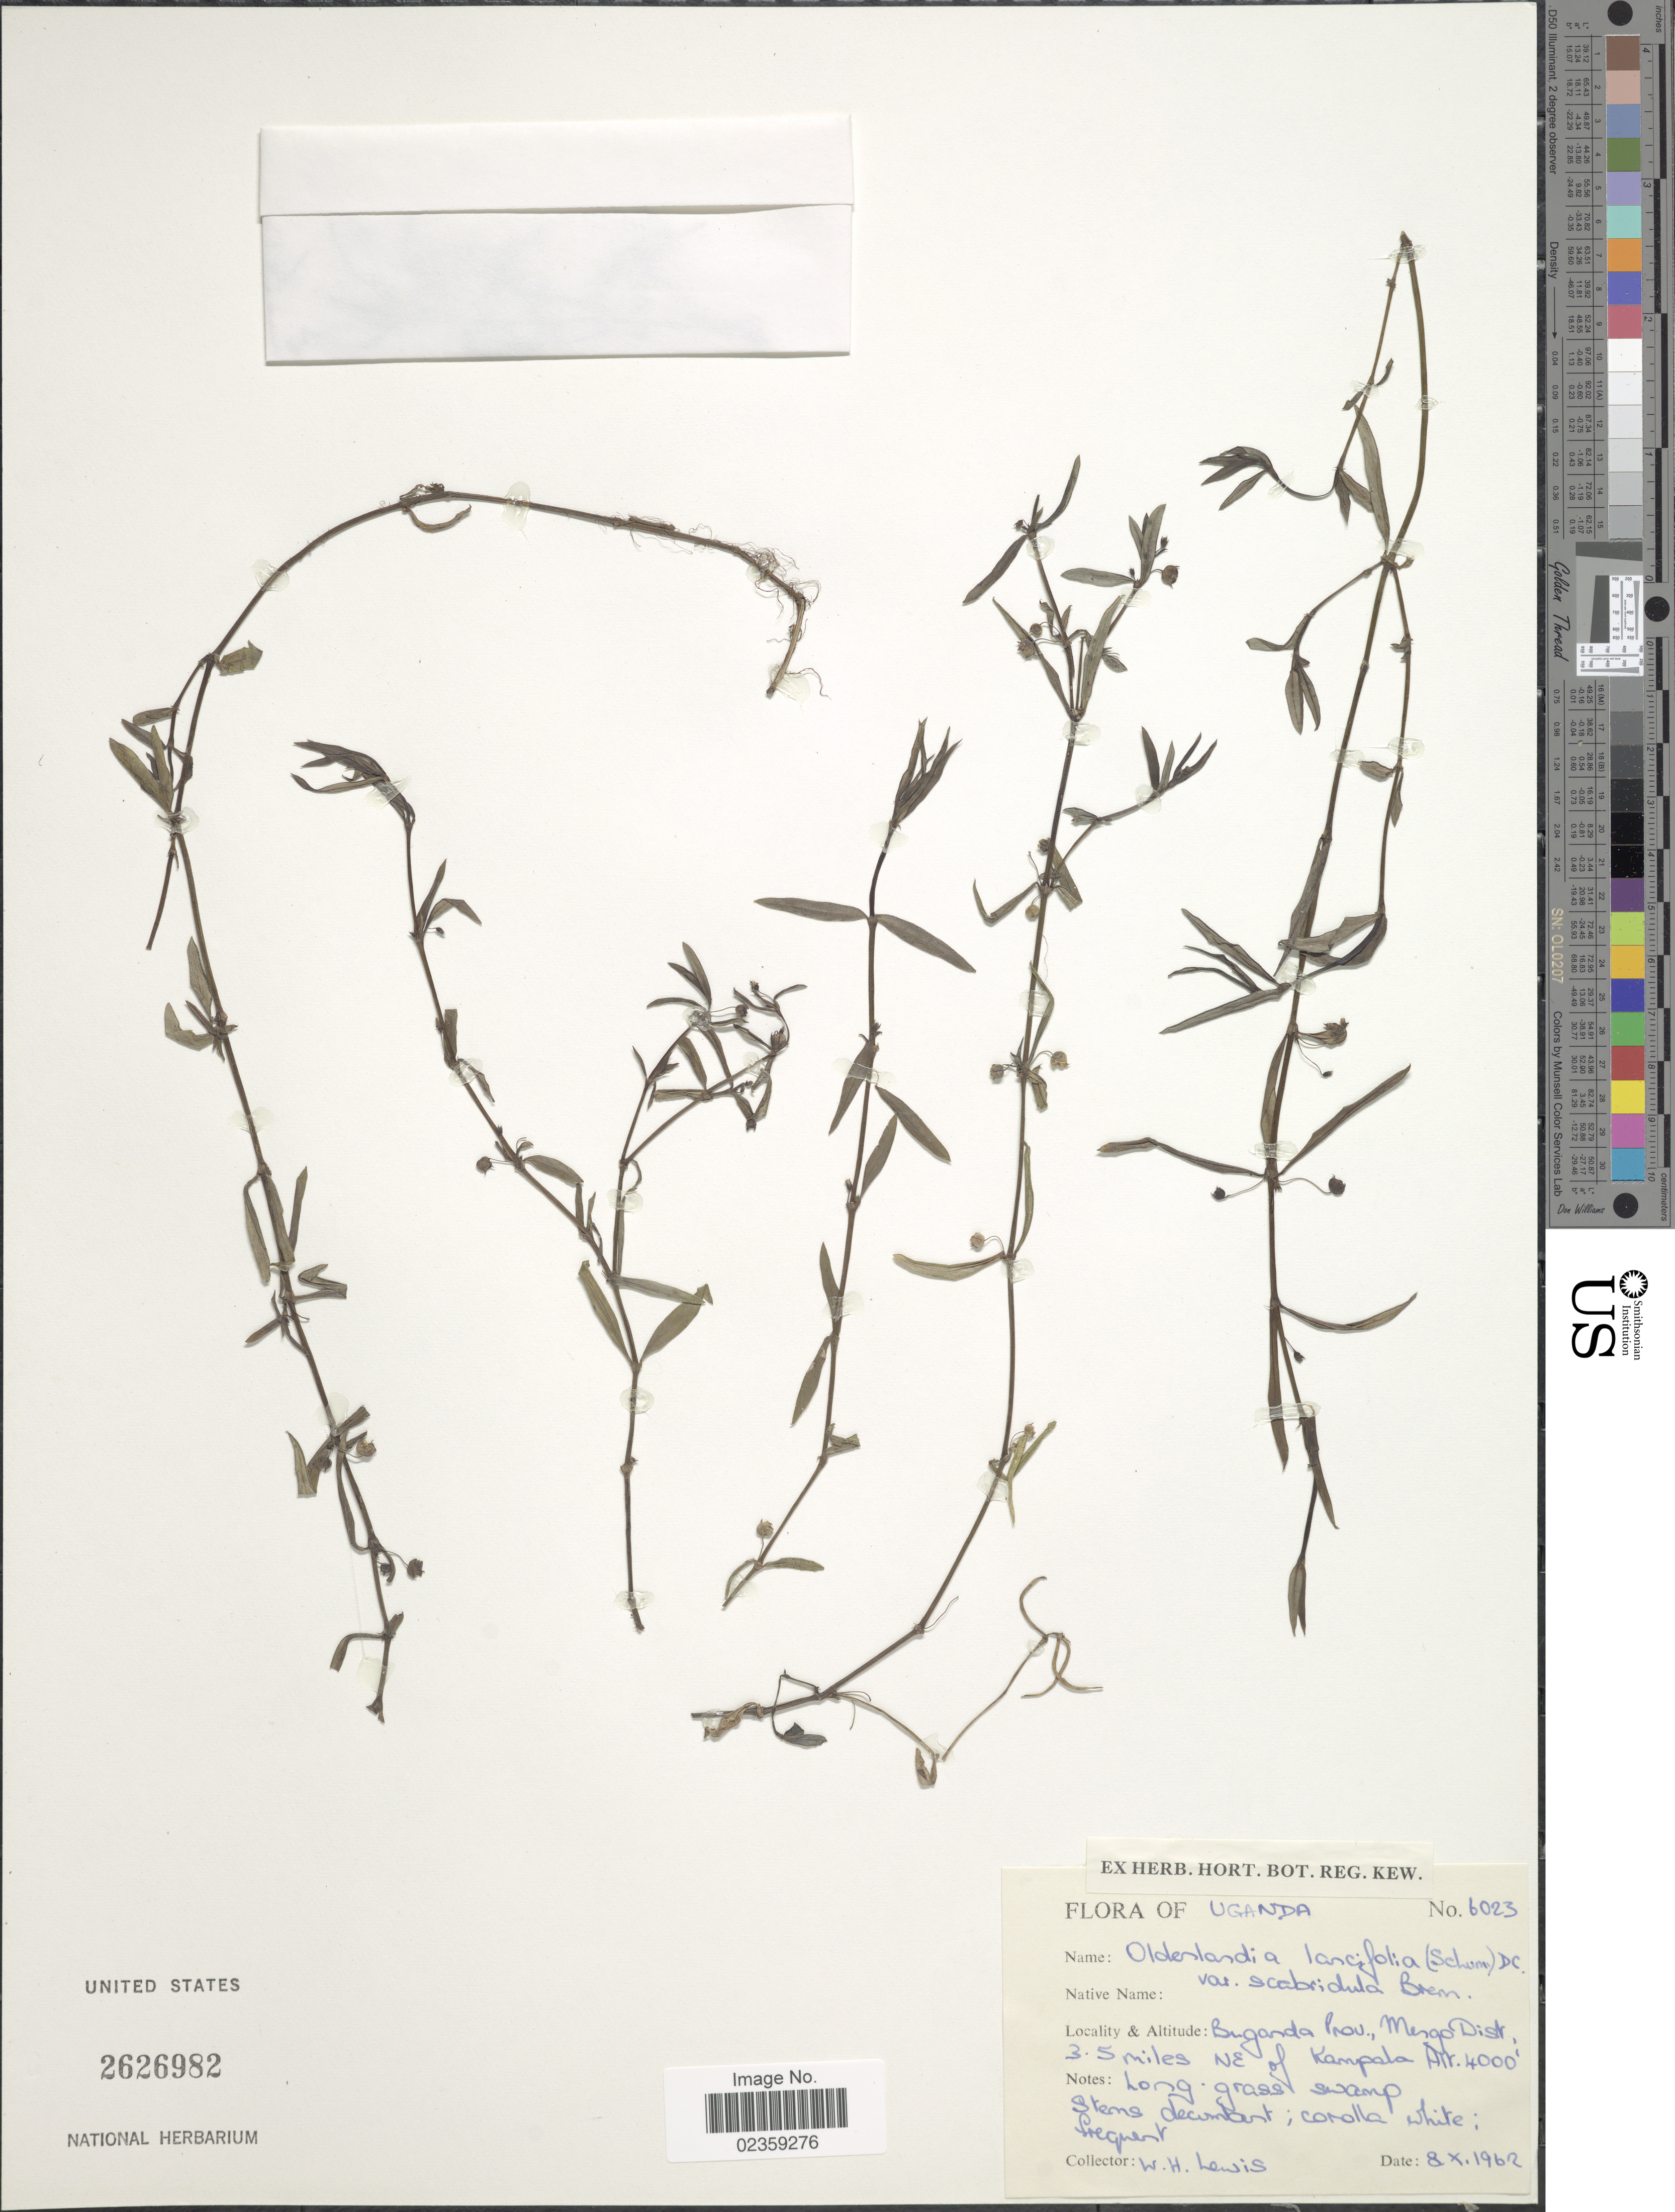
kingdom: Plantae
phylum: Tracheophyta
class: Magnoliopsida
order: Gentianales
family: Rubiaceae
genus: Oldenlandia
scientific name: Oldenlandia lancifolia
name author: (Schumach.) DC.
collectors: W. H. Lewis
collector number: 6023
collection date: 1962-10-08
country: Uganda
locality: Buganda Prov., Mengo Dist, 3.5 miles NE of Kampala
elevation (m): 1219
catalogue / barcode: US 2626982